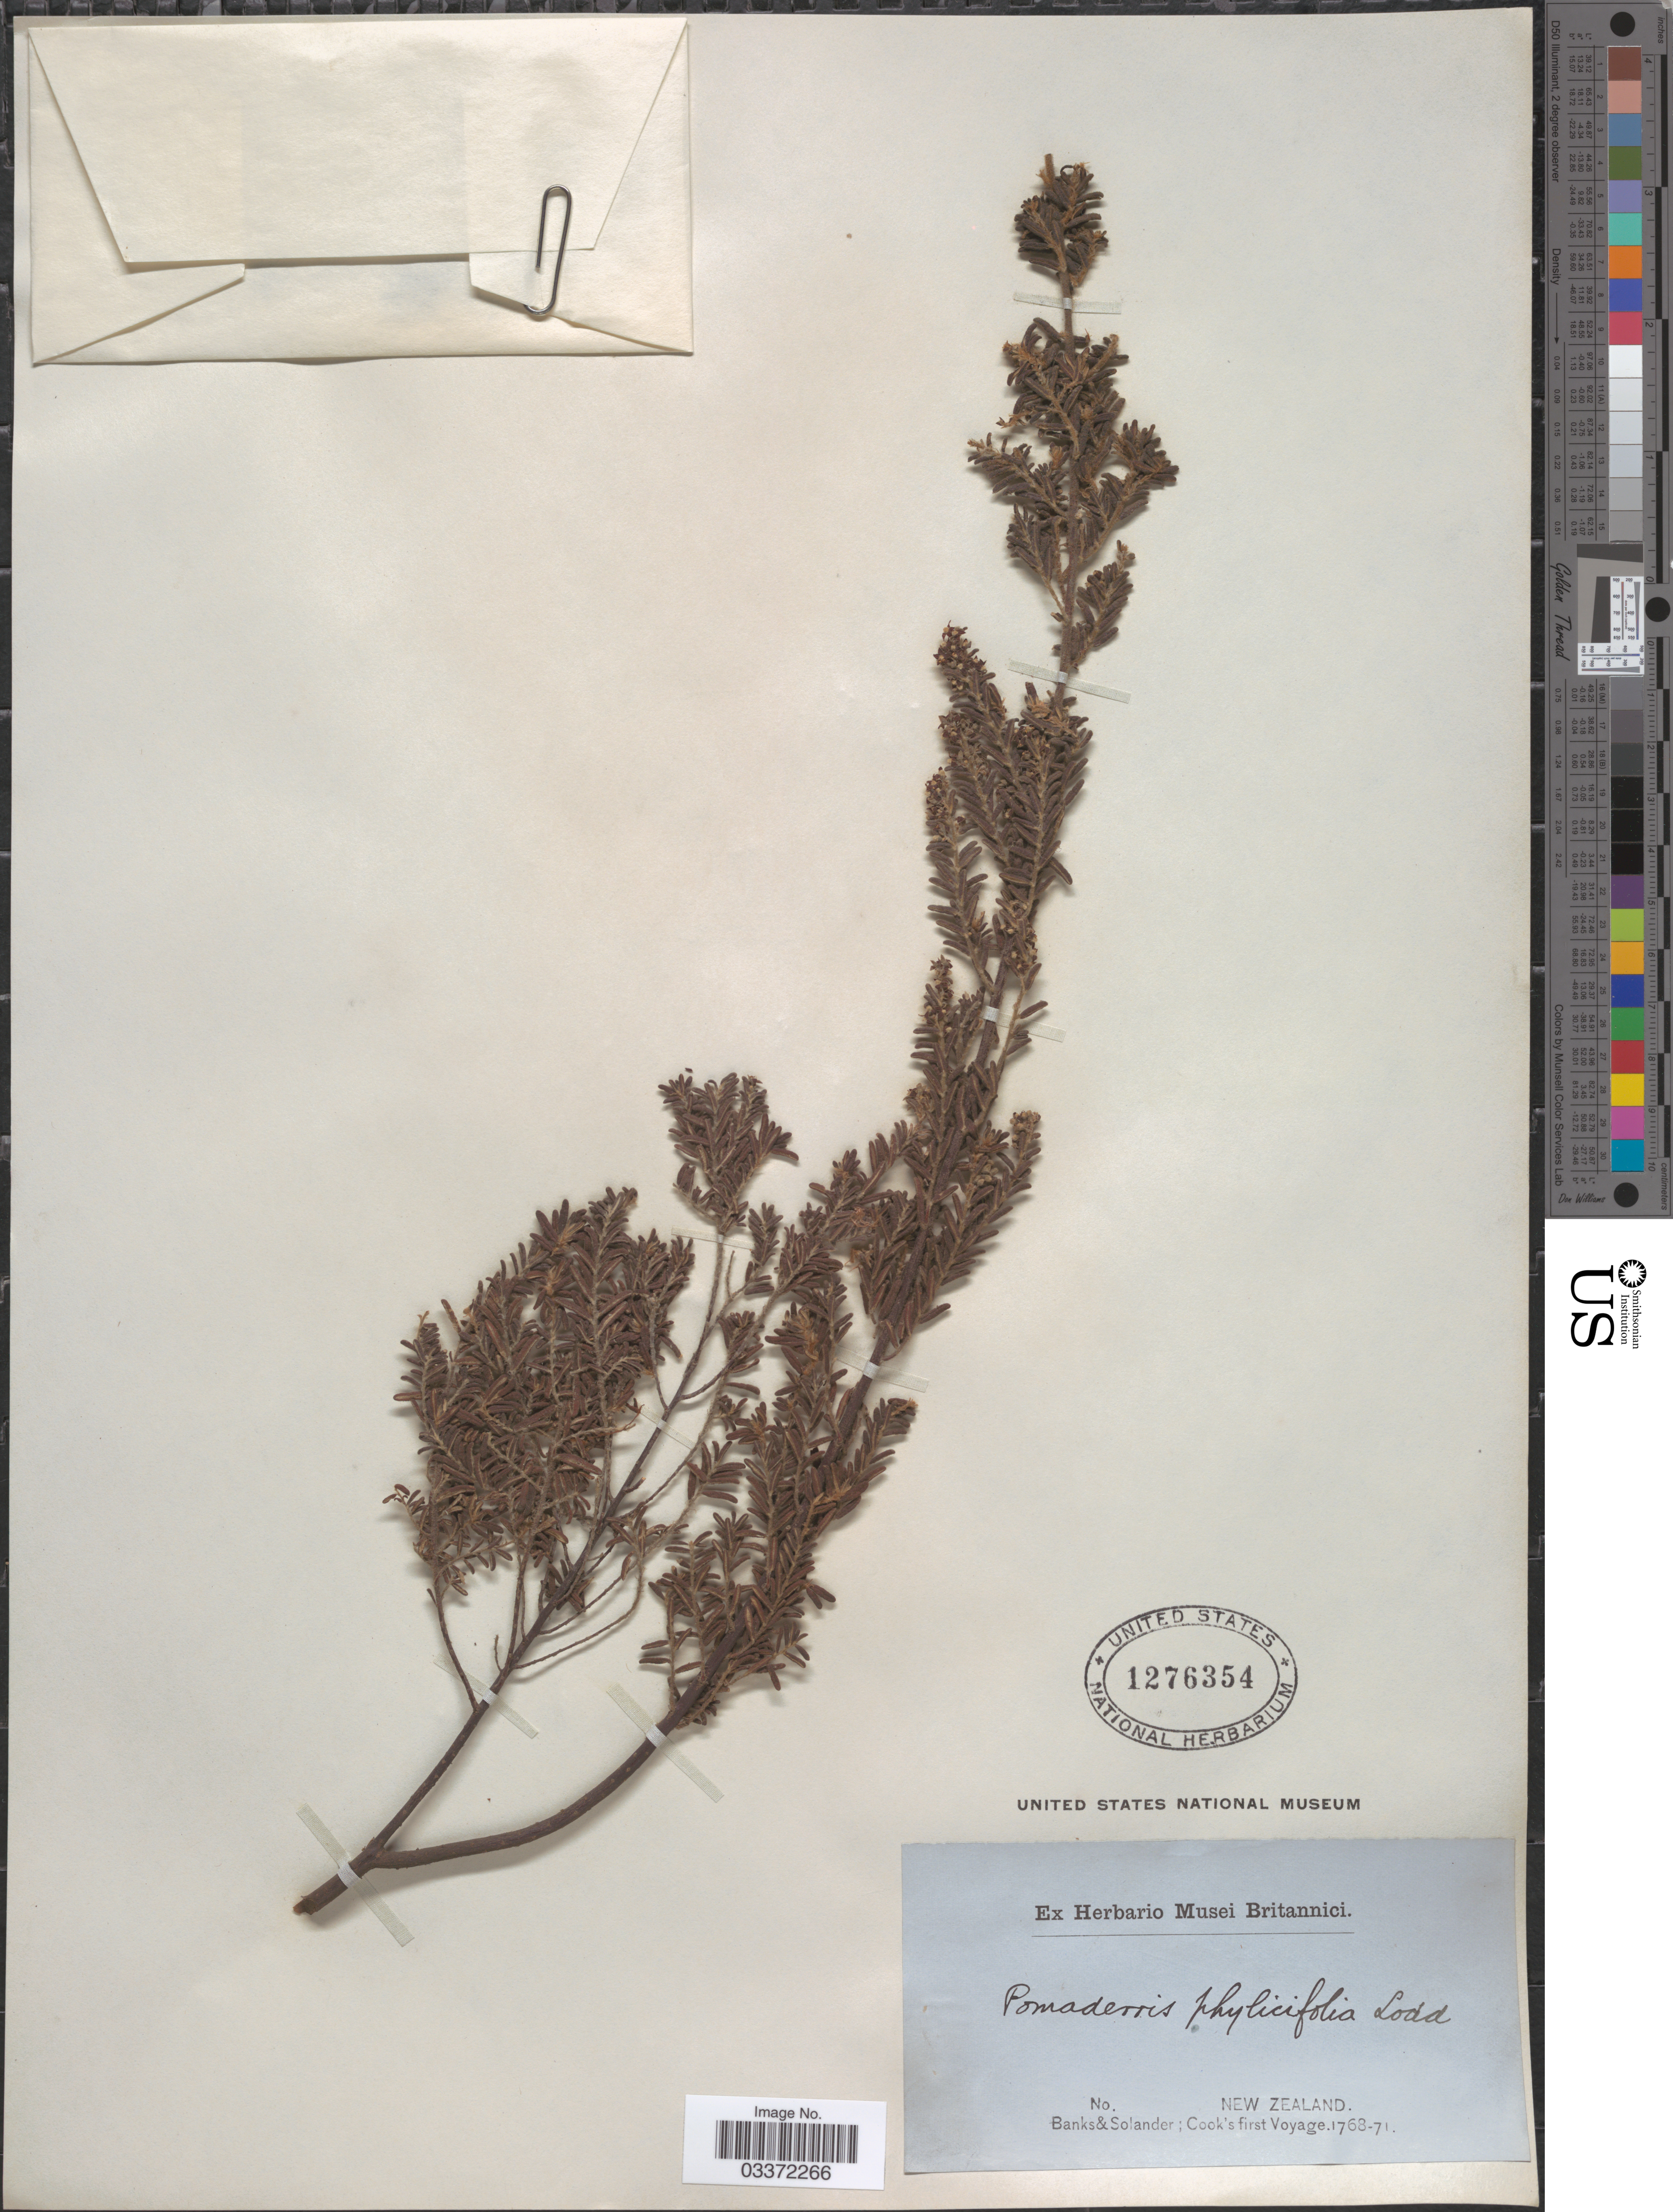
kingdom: Plantae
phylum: Tracheophyta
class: Magnoliopsida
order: Rosales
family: Rhamnaceae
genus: Pomaderris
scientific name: Pomaderris phylicifolia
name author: Link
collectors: -- Banks & -- Solander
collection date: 1768/1771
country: New Zealand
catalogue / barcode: US 1276354